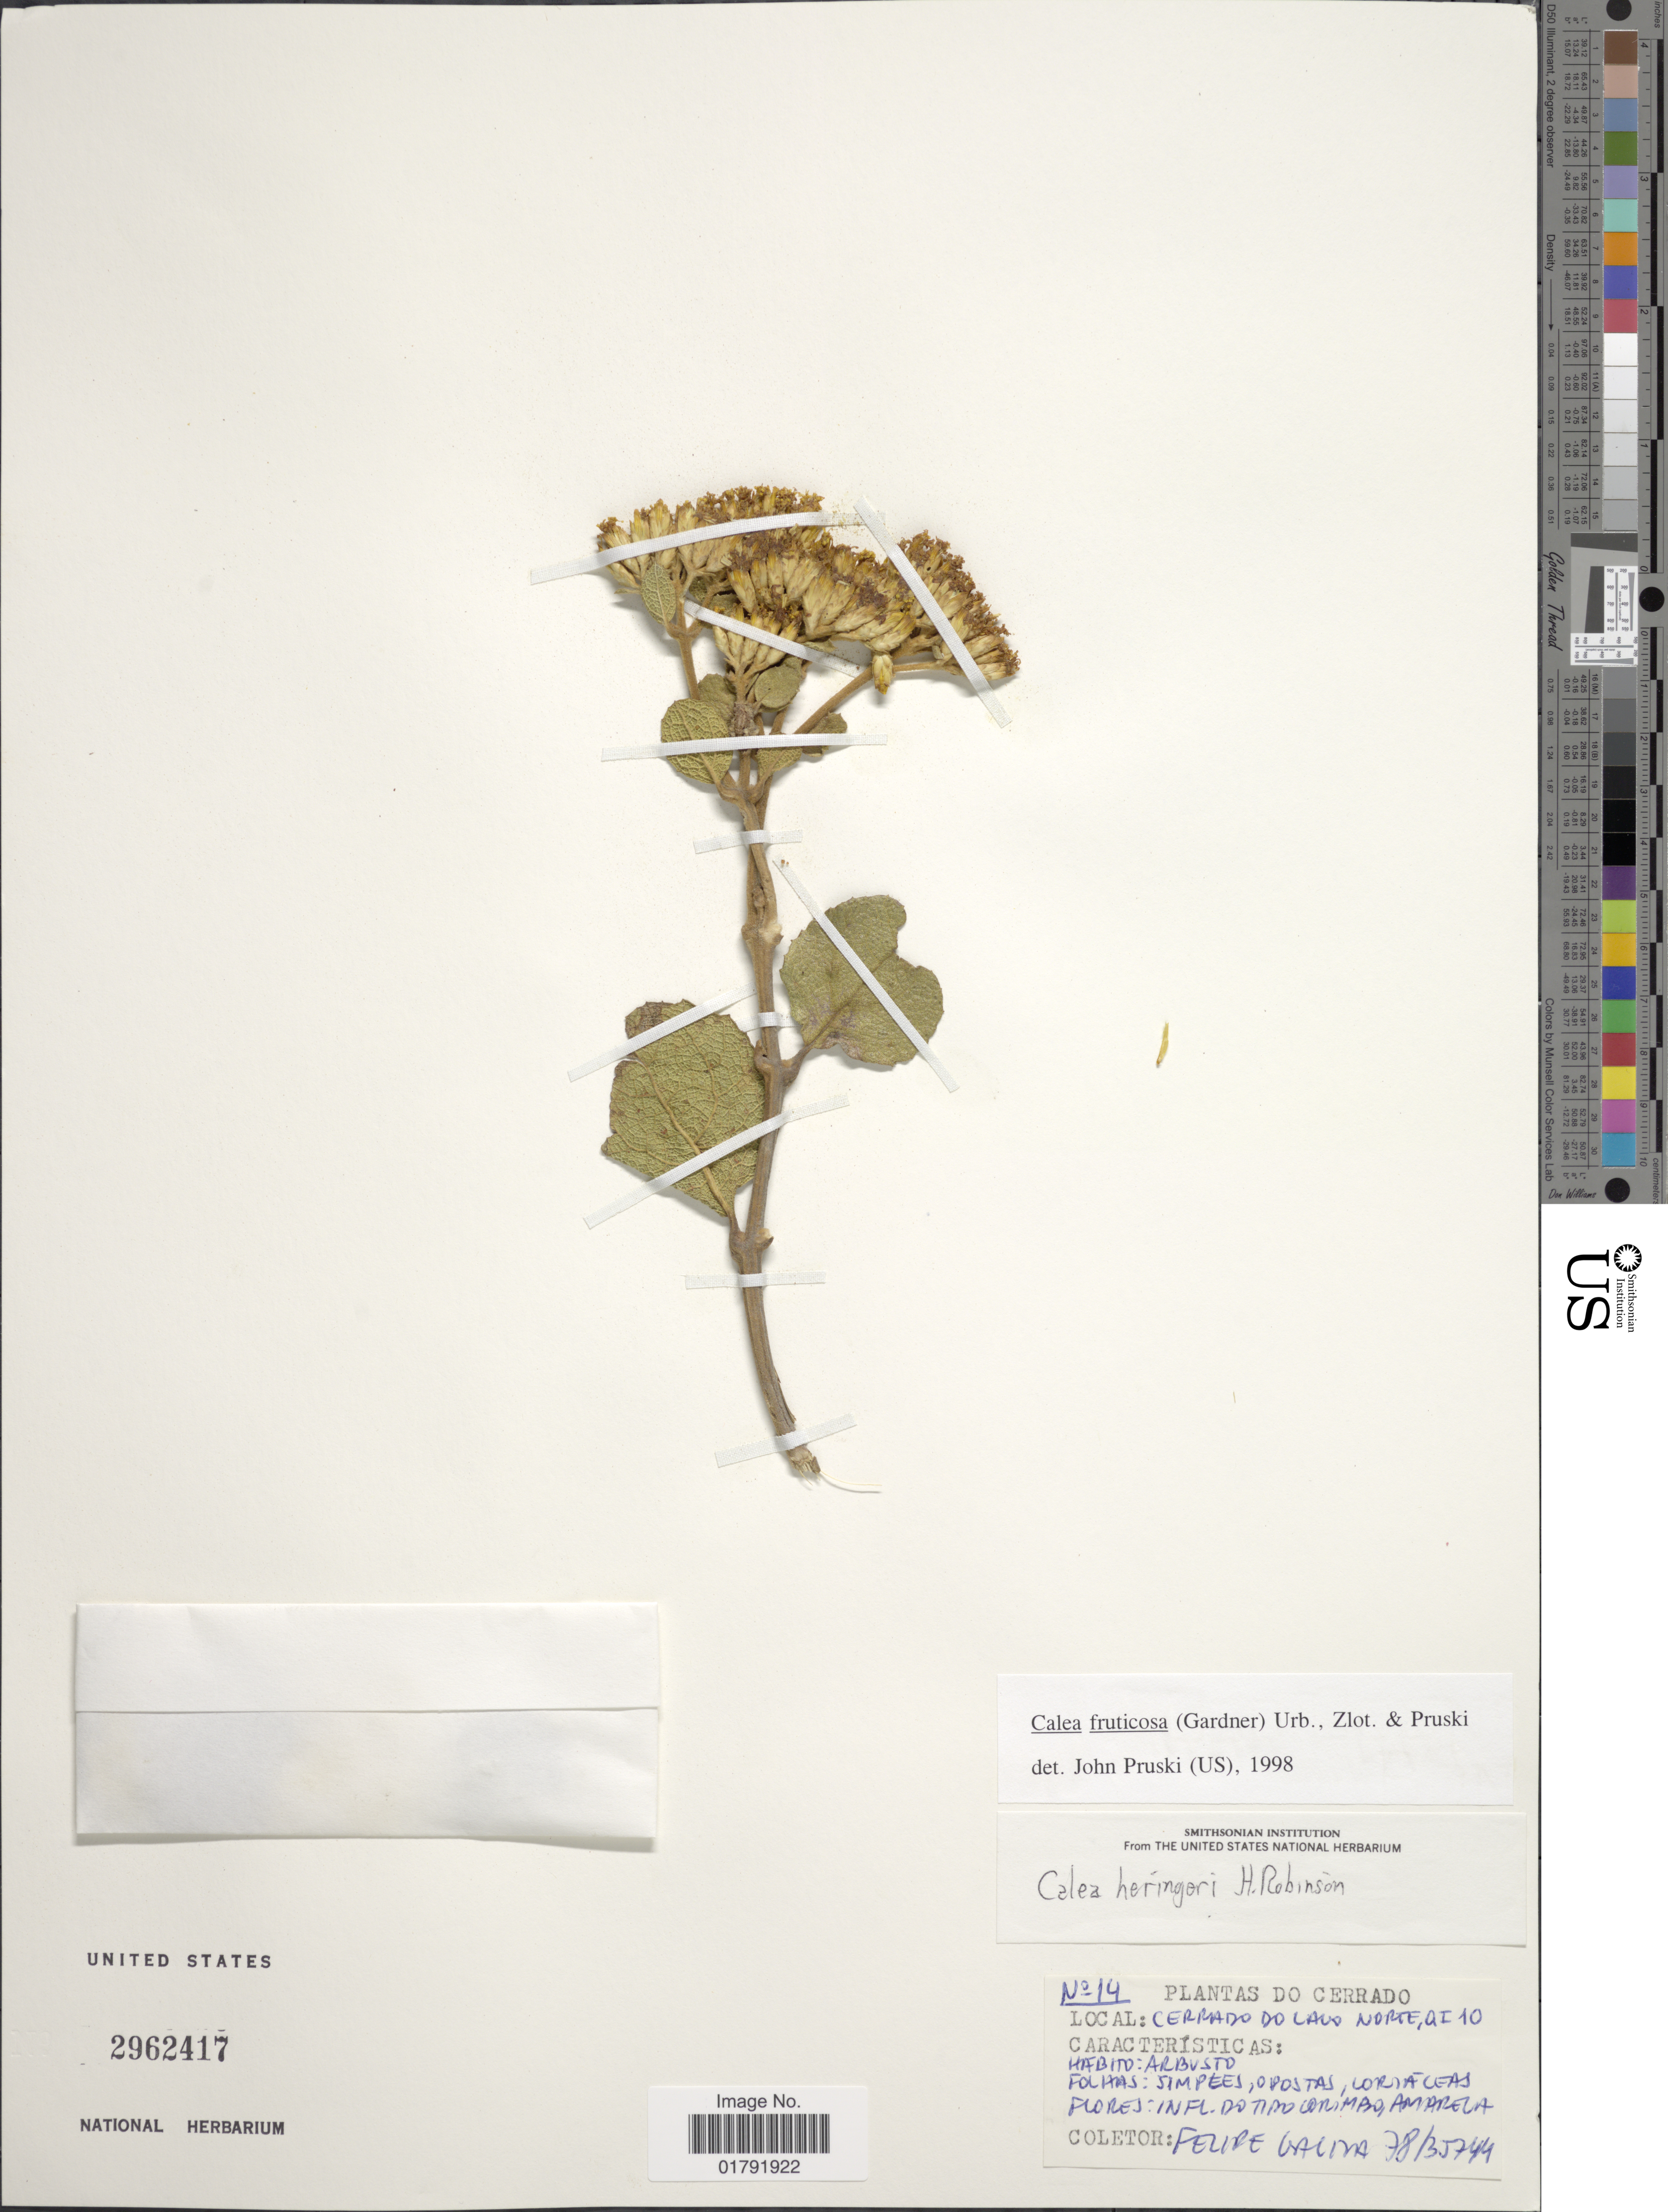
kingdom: Plantae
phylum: Tracheophyta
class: Magnoliopsida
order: Asterales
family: Asteraceae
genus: Calea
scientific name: Calea fruticosa (Gardner) Urbatsch, Zlotsky & Pruski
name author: (Gardner) et al.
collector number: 78B5744*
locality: Do Cerrado, cerrado do lado norte, ai 10. [interpreted]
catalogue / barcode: US 2962417